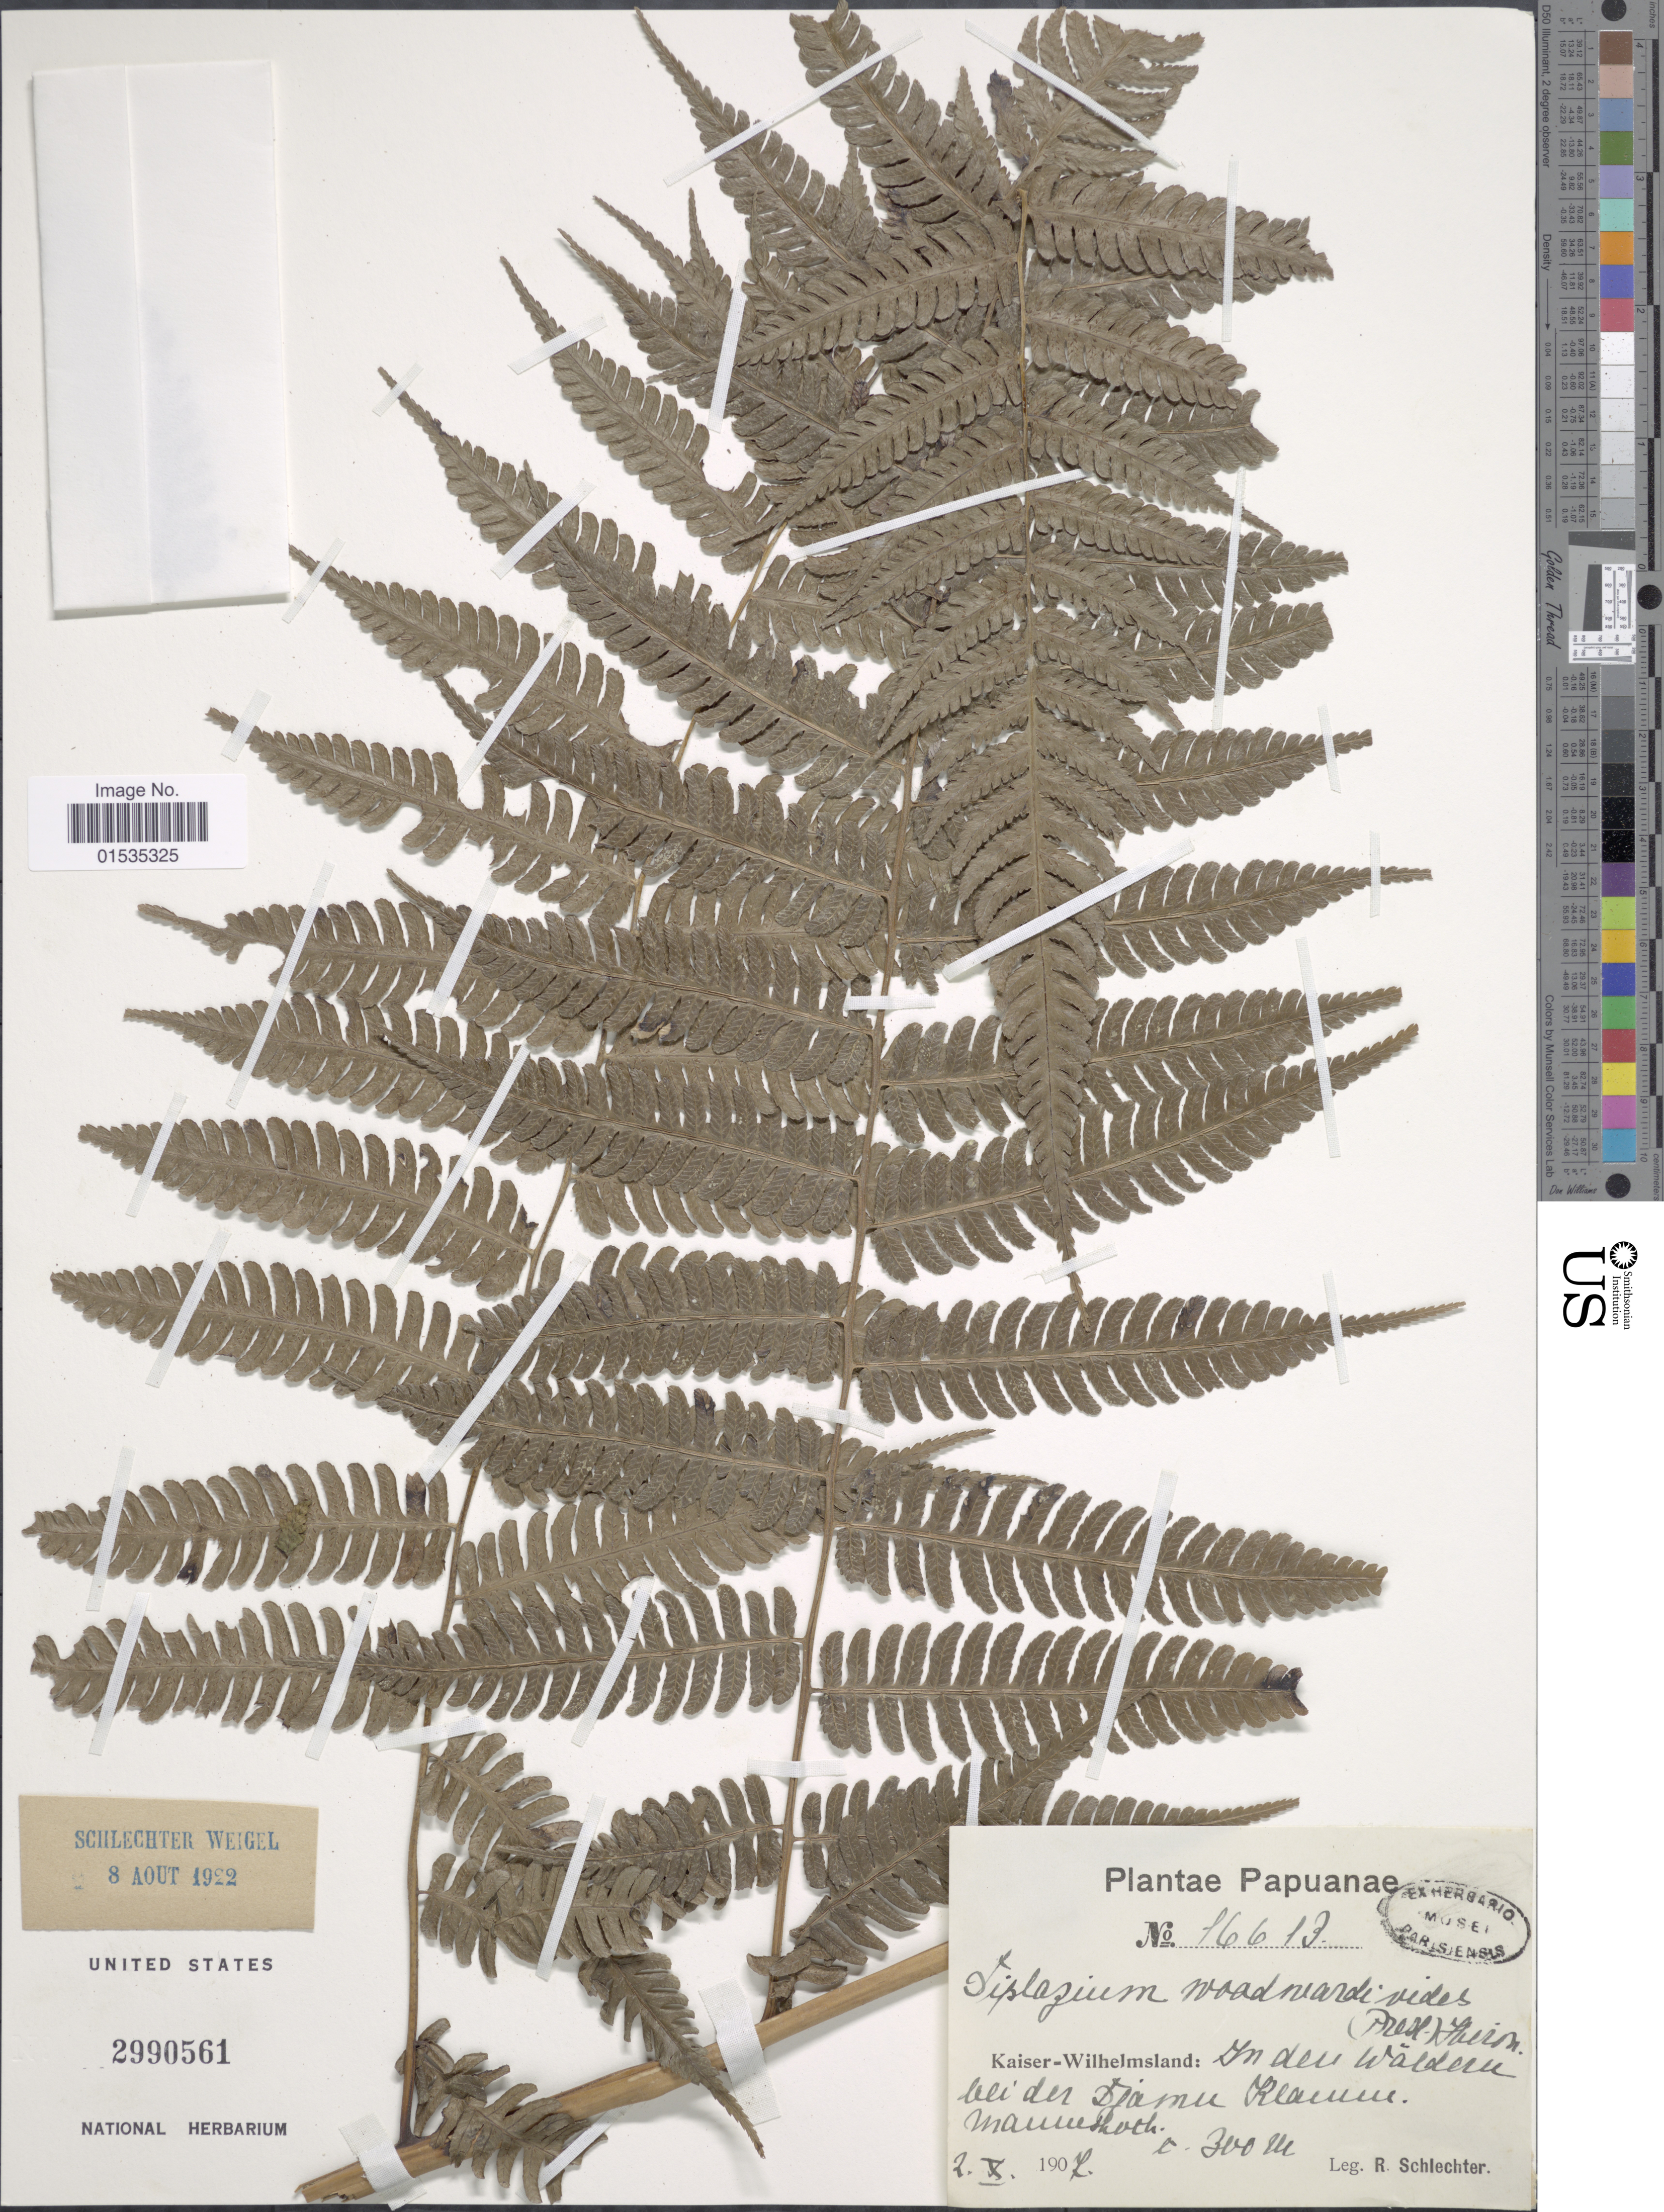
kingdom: Plantae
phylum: Tracheophyta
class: Polypodiopsida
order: Polypodiales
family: Athyriaceae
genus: Diplazium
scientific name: Diplazium woodwardioides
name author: (C. Presl) C.V. Morton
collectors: F. R. R. Schlechter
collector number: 16613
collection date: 1907-10-02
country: Papua New Guinea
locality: Kaiser-Wilhelmsland: In den Wäldern bei der Djamu-Klamm.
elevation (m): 300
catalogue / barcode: US 2990561